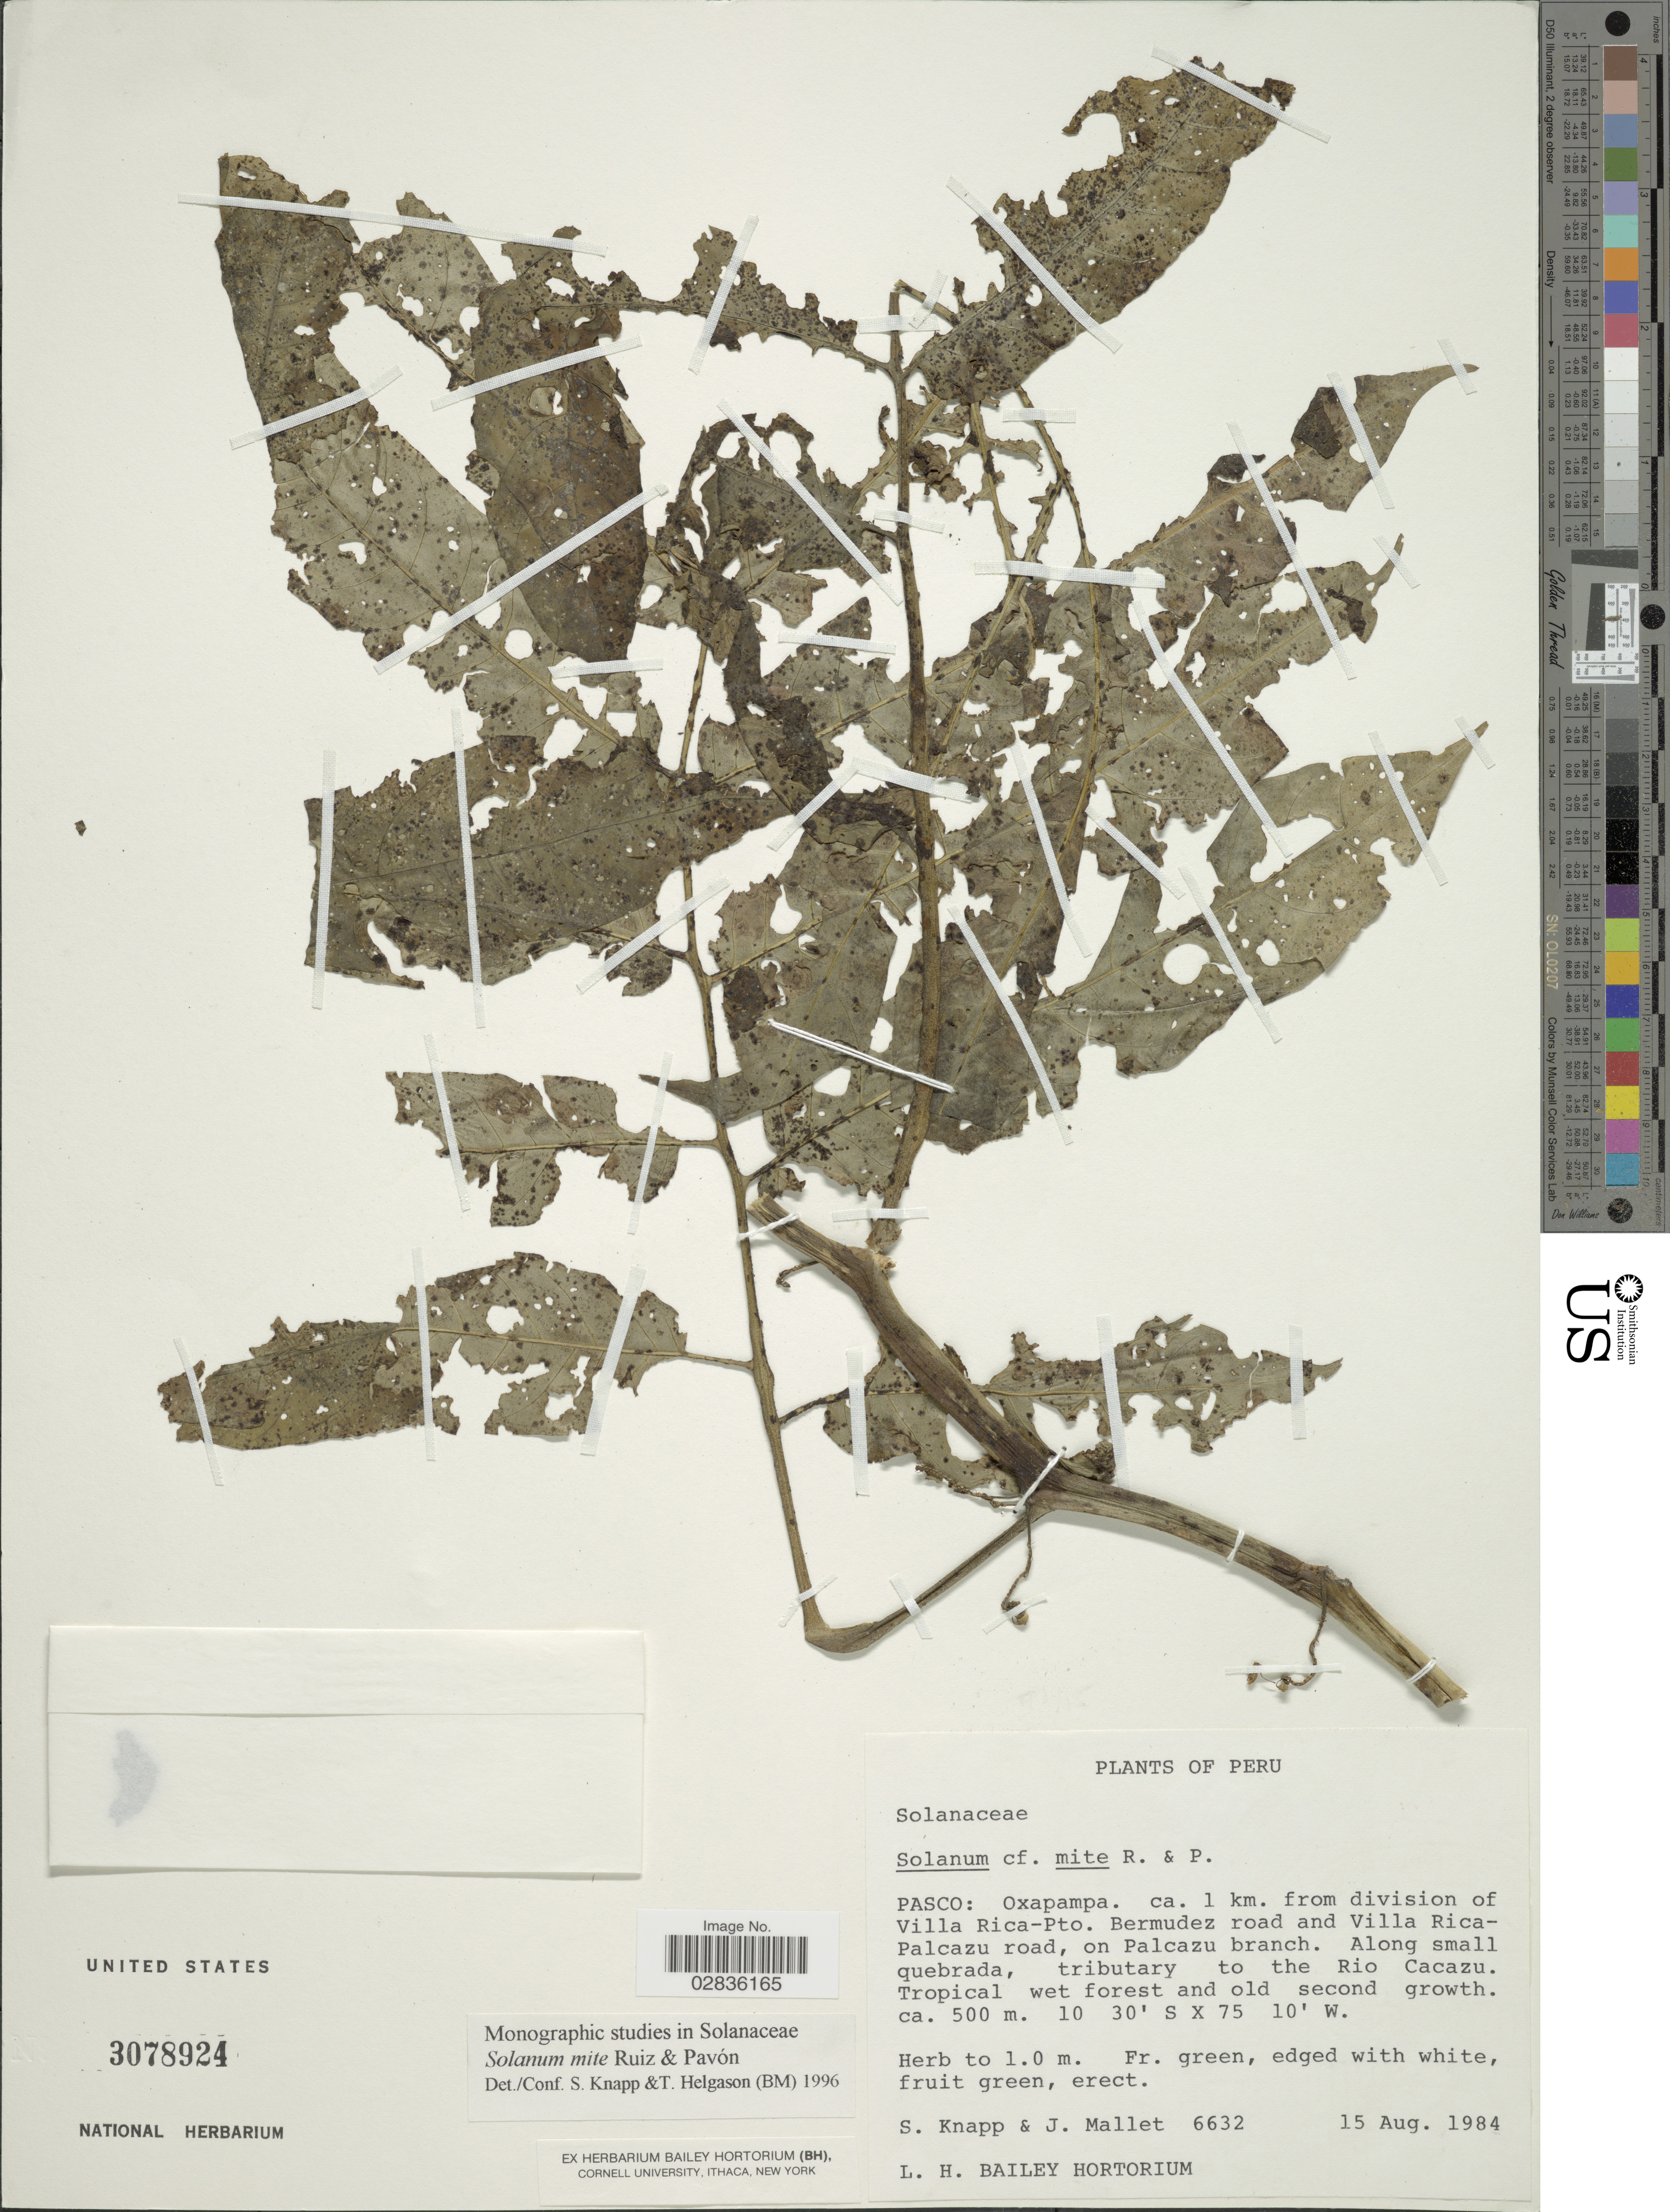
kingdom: Plantae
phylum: Tracheophyta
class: Magnoliopsida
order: Solanales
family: Solanaceae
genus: Solanum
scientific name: Solanum mite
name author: Ruiz & Pav.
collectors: S. Knapp & J. Mallet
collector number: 6632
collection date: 1984-08-15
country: Peru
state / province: Pasco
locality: Oxapampa. ca. 1 km. from division of Villa Rica-Pto. Bermudez road and Villa Rica-Palcazu road, on Palcazu branch. Along small quebrada, tributary to the Rio Cacazu.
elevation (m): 500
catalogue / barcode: US 3078924